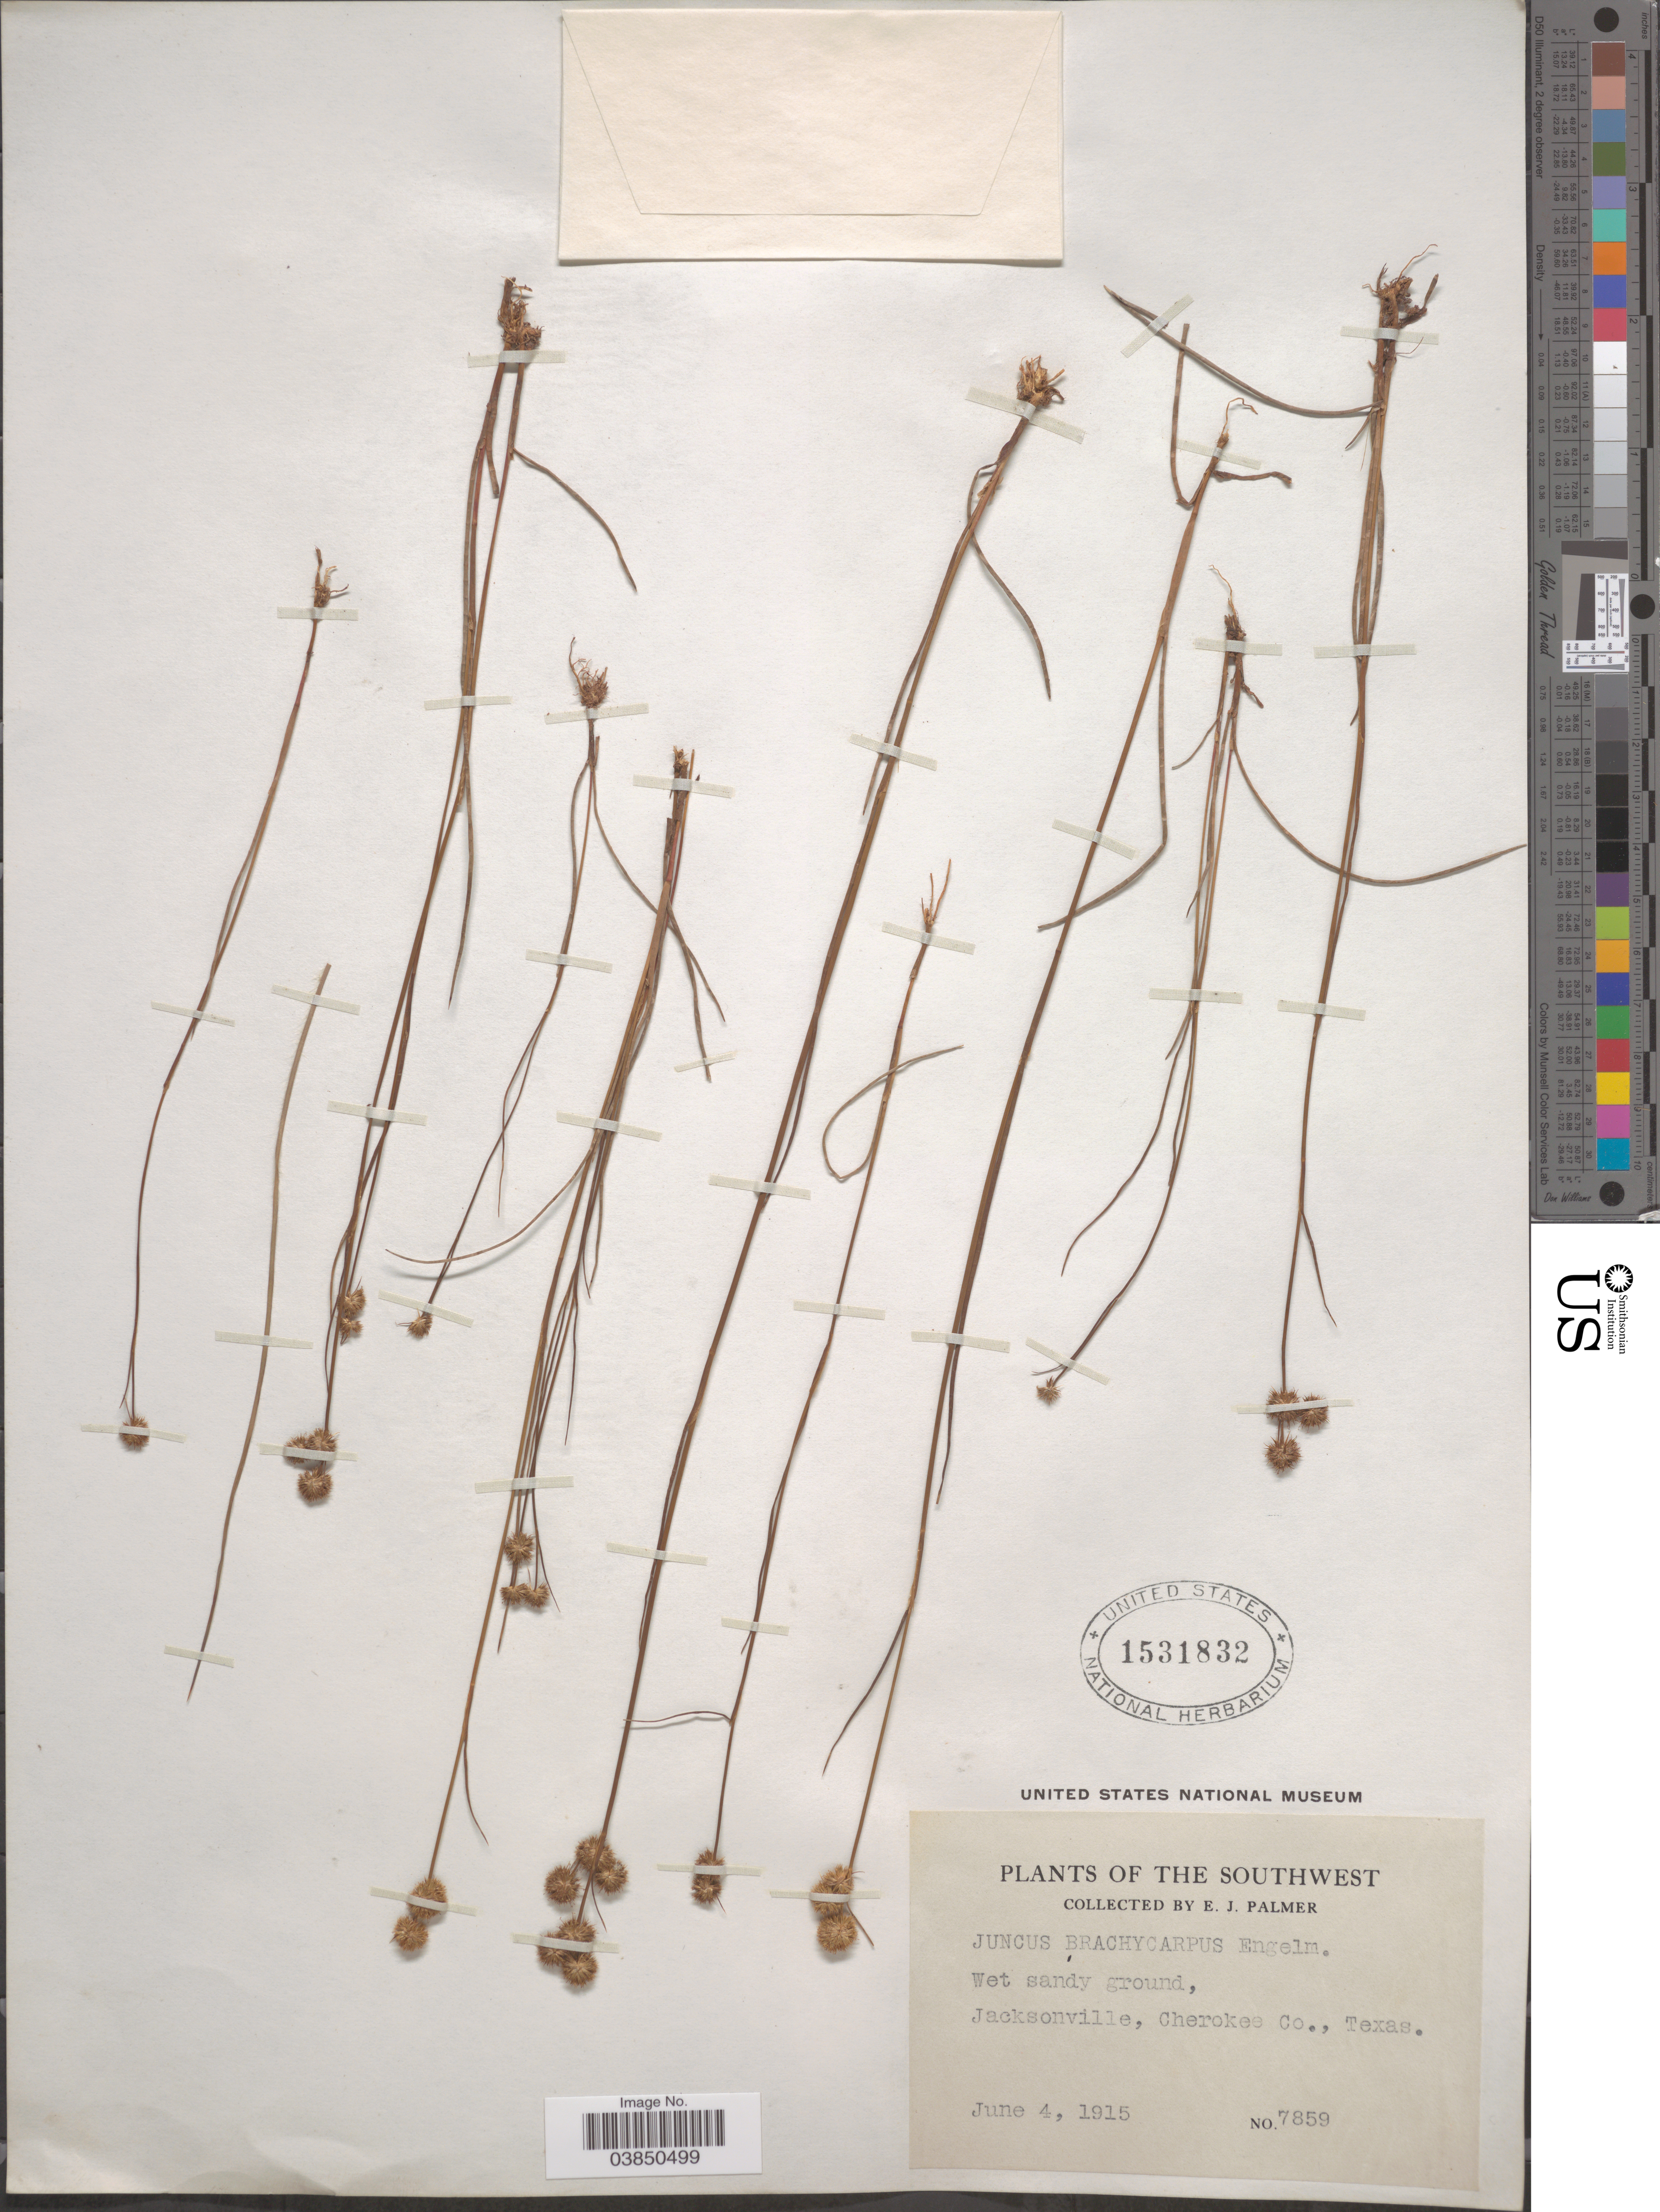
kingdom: Plantae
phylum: Tracheophyta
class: Liliopsida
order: Poales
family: Juncaceae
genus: Juncus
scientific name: Juncus brachycarpus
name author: Engelm.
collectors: E. J. Palmer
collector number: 7859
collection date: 1915-06-04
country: United States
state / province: Texas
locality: The Southwest. Jacksonville, Cherokee Co.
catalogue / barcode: US 1531832